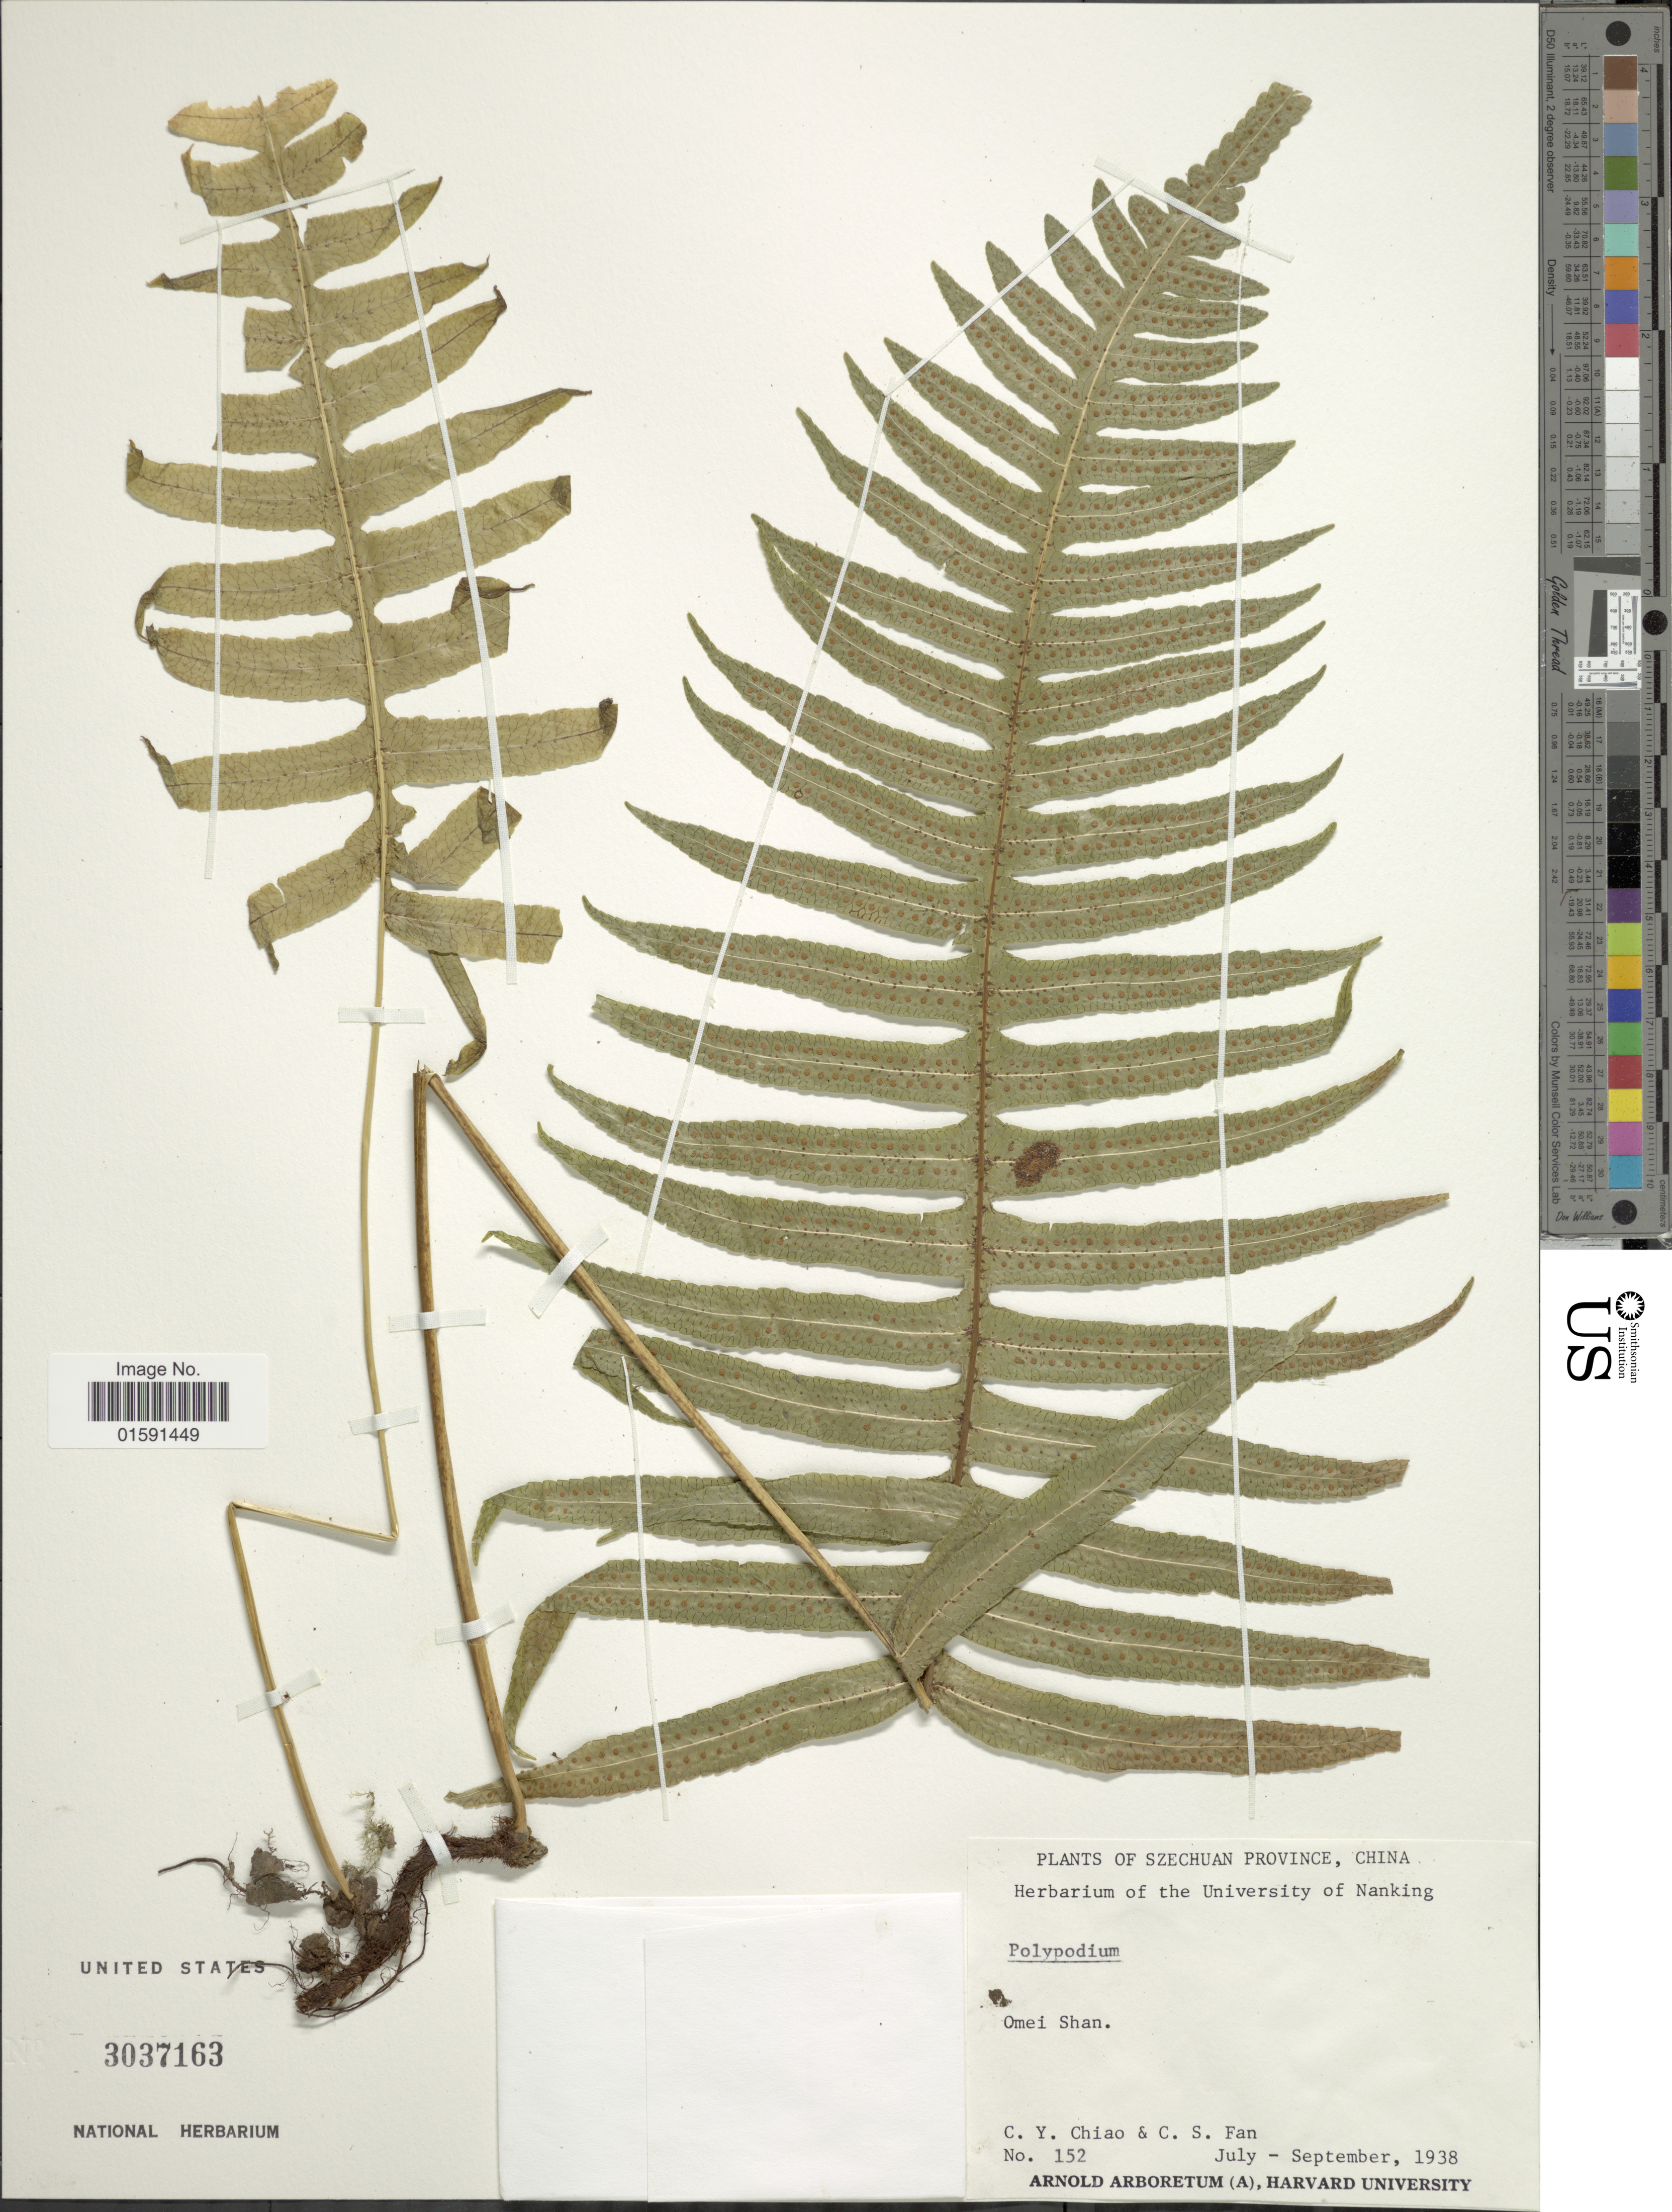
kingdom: Plantae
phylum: Tracheophyta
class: Polypodiopsida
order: Polypodiales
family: Polypodiaceae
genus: Selliguea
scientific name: Selliguea sp.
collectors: C. Y. Chiao & C. S. Fan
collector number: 152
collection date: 1938-07/1938-09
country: China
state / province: Sichuan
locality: Szechuan Province, China. Omei Shan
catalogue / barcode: US 3037163